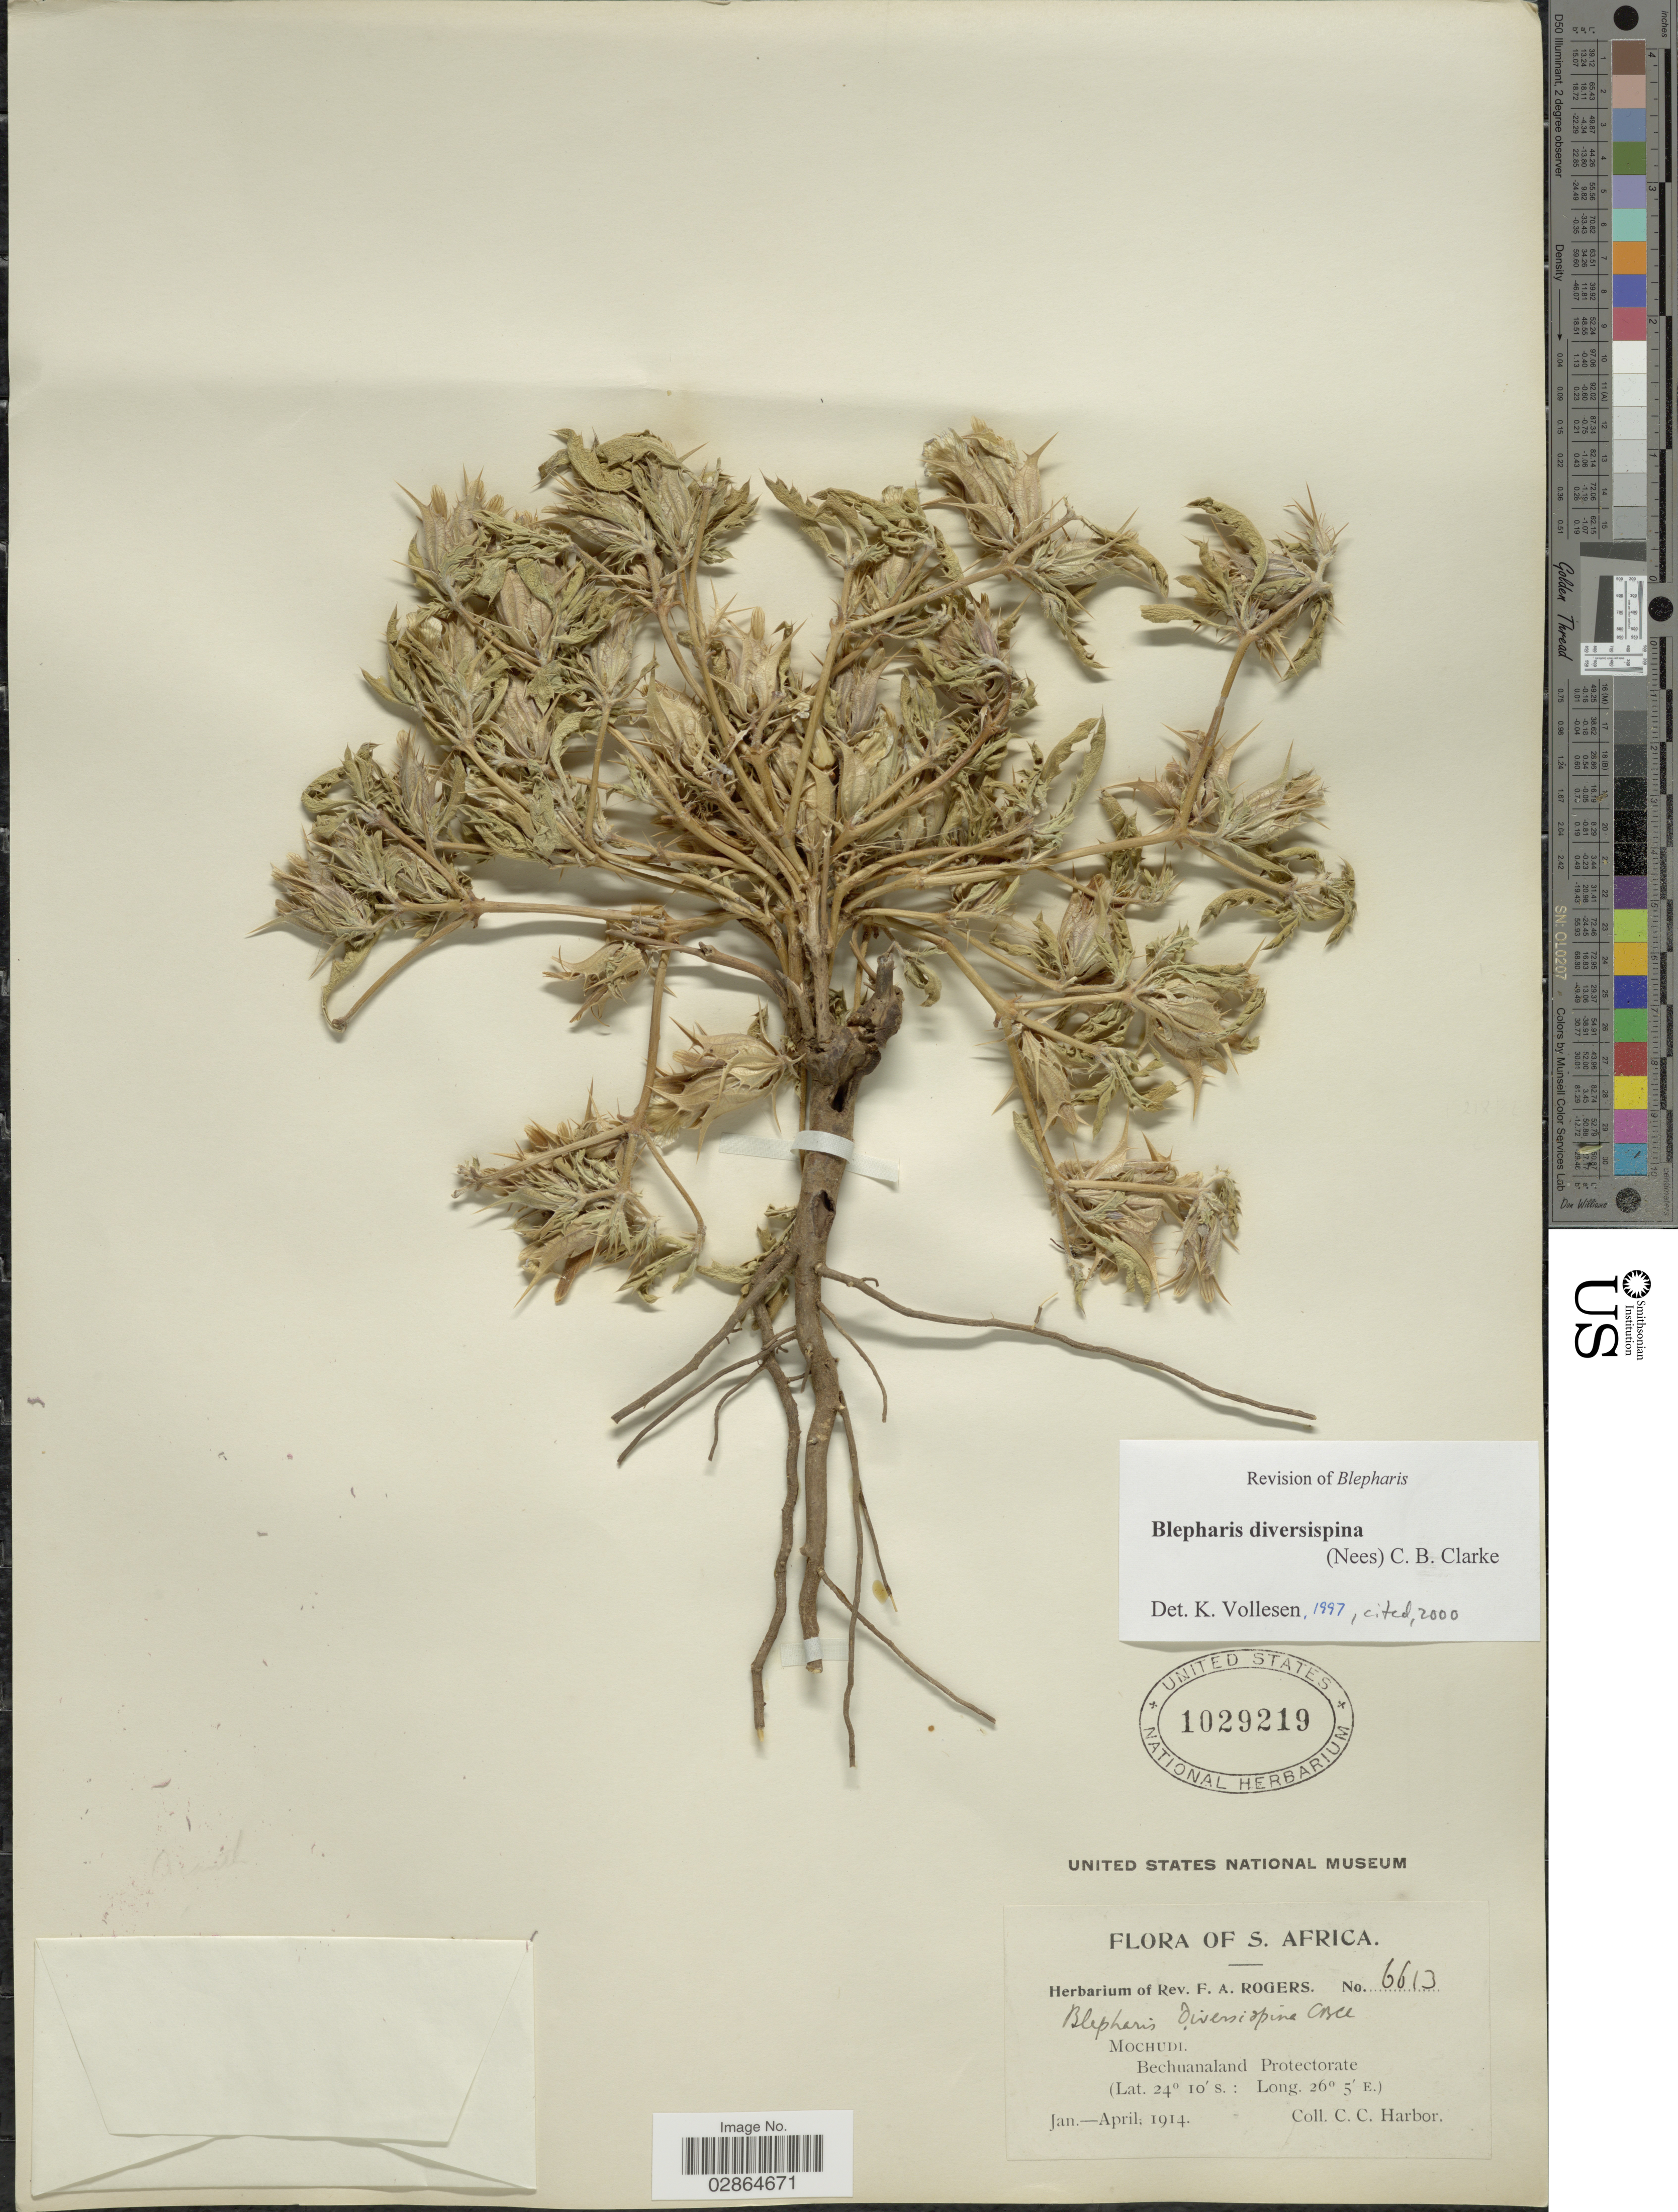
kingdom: Plantae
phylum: Tracheophyta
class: Magnoliopsida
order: Lamiales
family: Acanthaceae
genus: Blepharis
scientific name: Blepharis diversispina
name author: (Nees) C.B. Clarke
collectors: C. Harbor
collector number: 6613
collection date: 1914-01/1914-04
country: South Africa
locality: S. Africa, Mochudi. Bechuanaland Protectorate.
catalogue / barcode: US 1029219